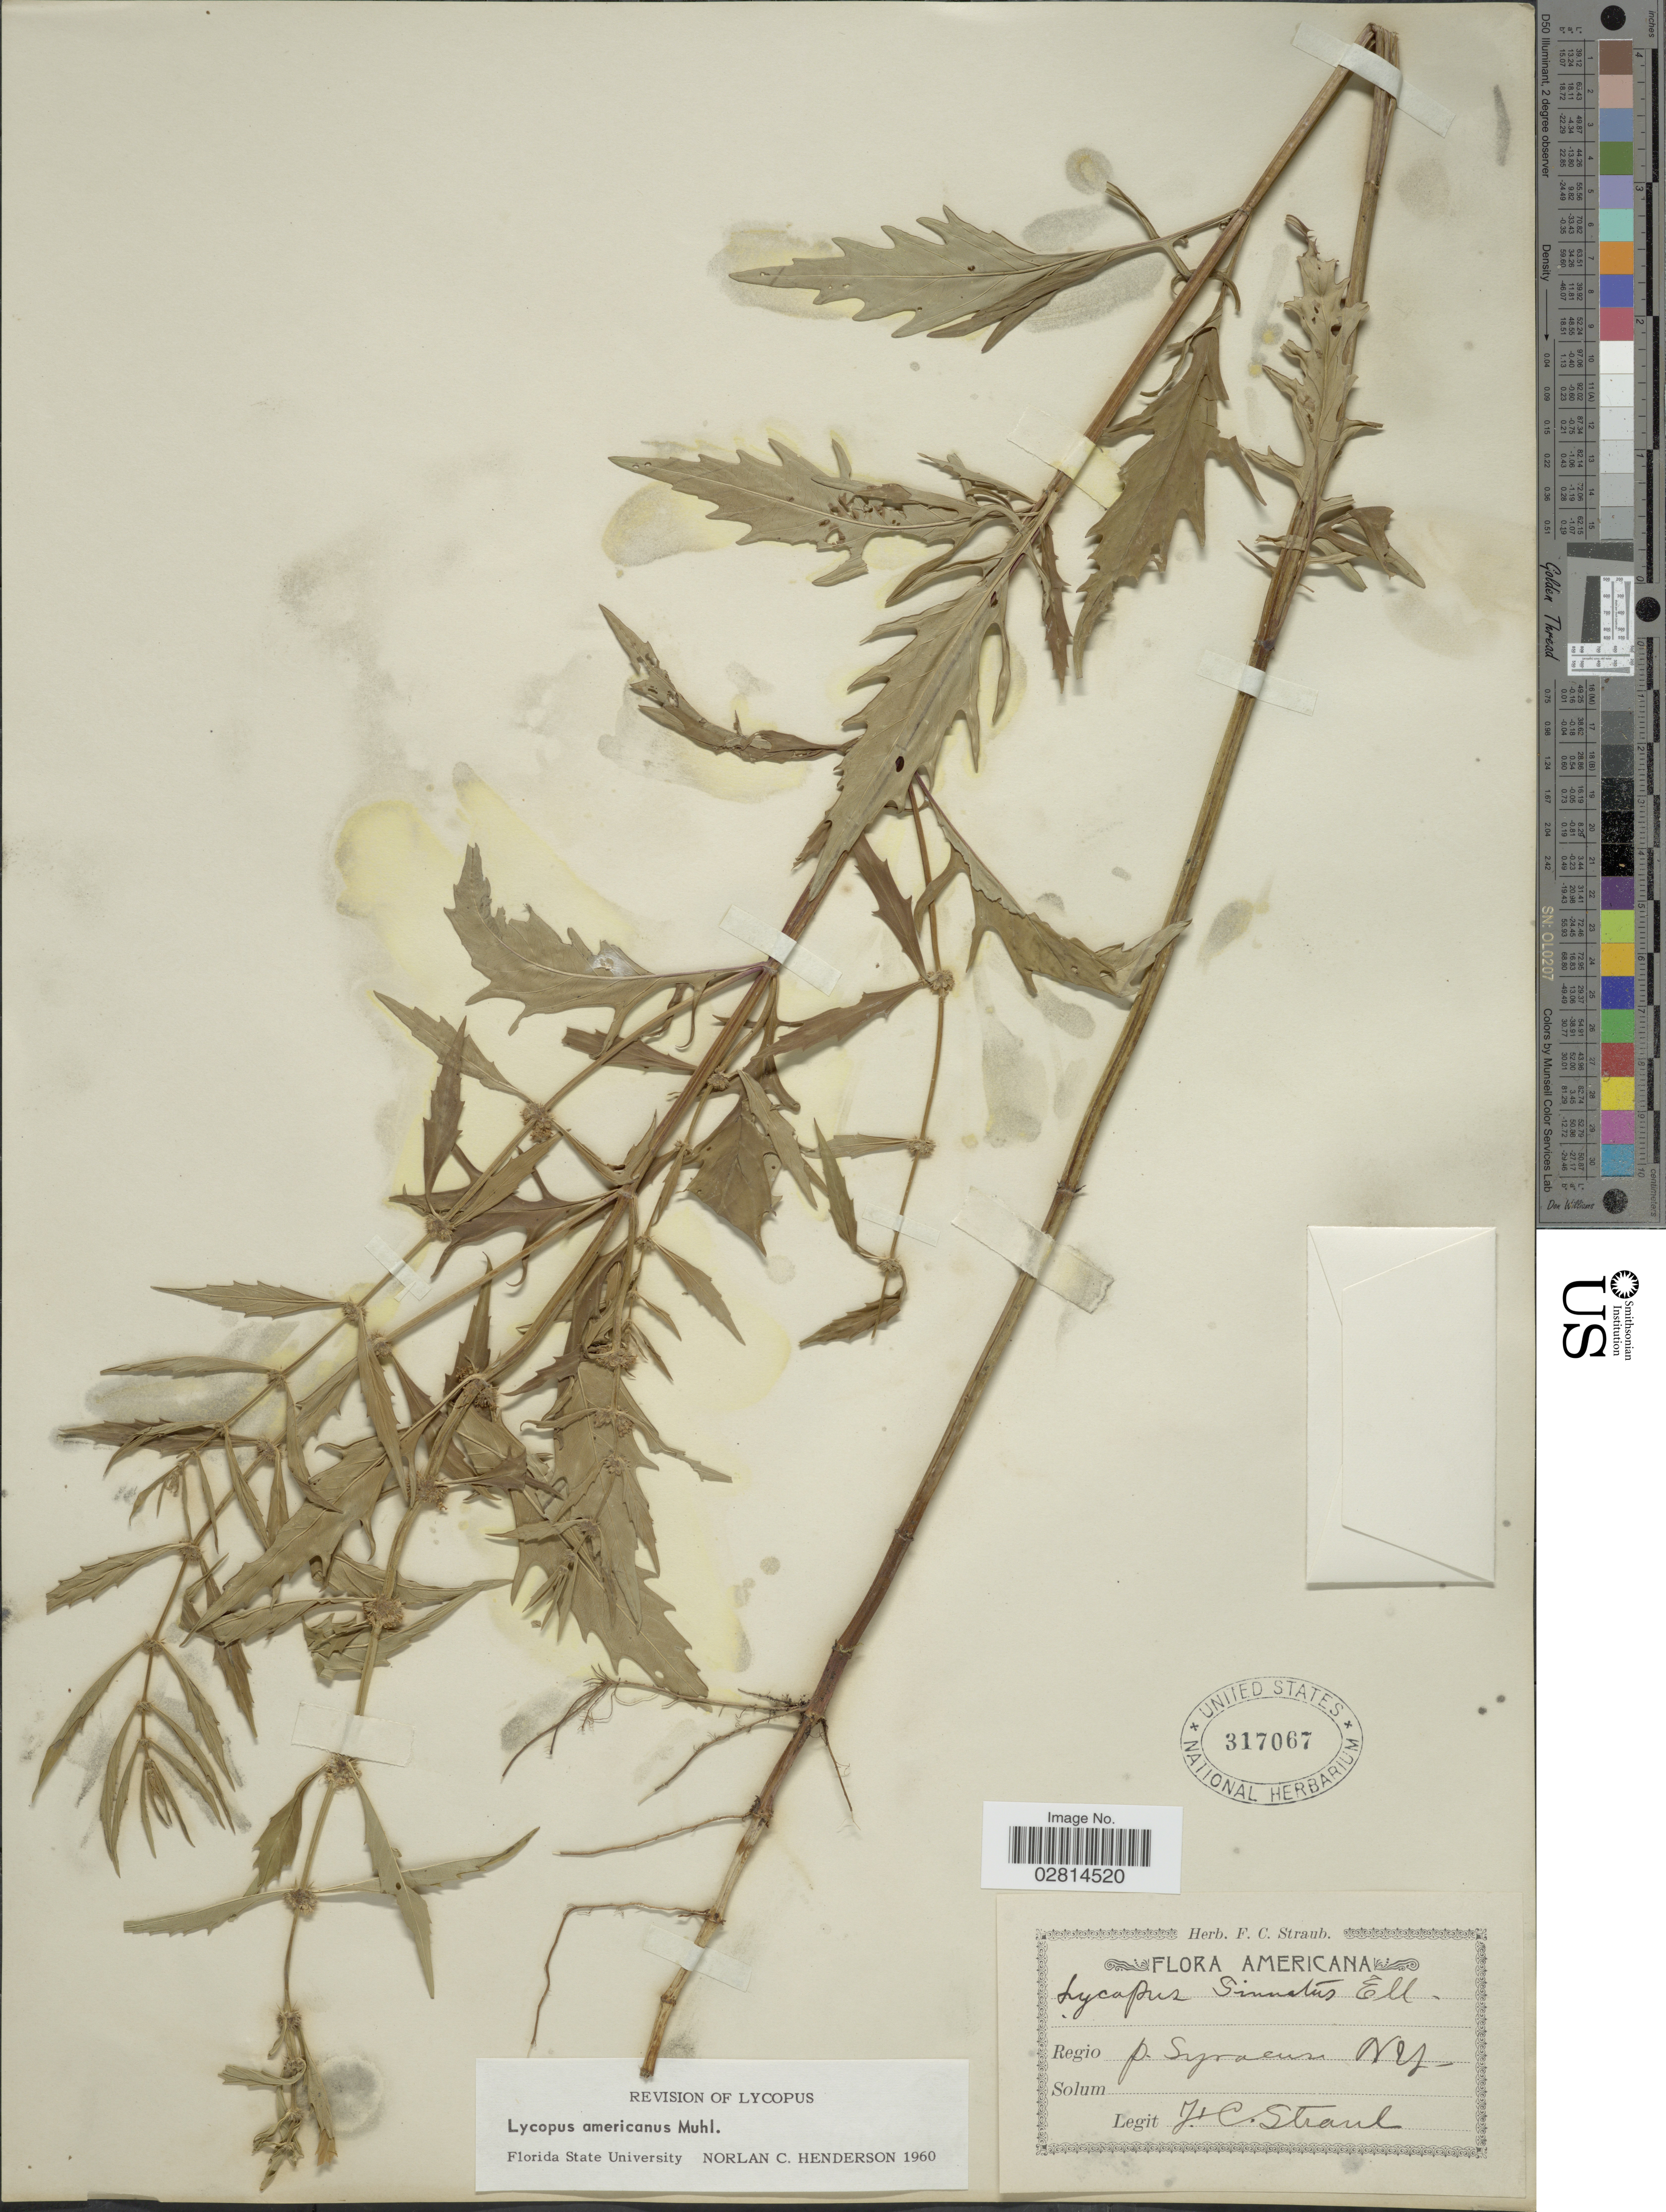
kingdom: Plantae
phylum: Tracheophyta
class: Magnoliopsida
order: Lamiales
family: Lamiaceae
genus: Lycopus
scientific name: Lycopus americanus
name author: Muhl. ex W.P.C. Barton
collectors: F. Straub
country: United States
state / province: New York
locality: Regio p. Syracuse.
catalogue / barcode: US 317067